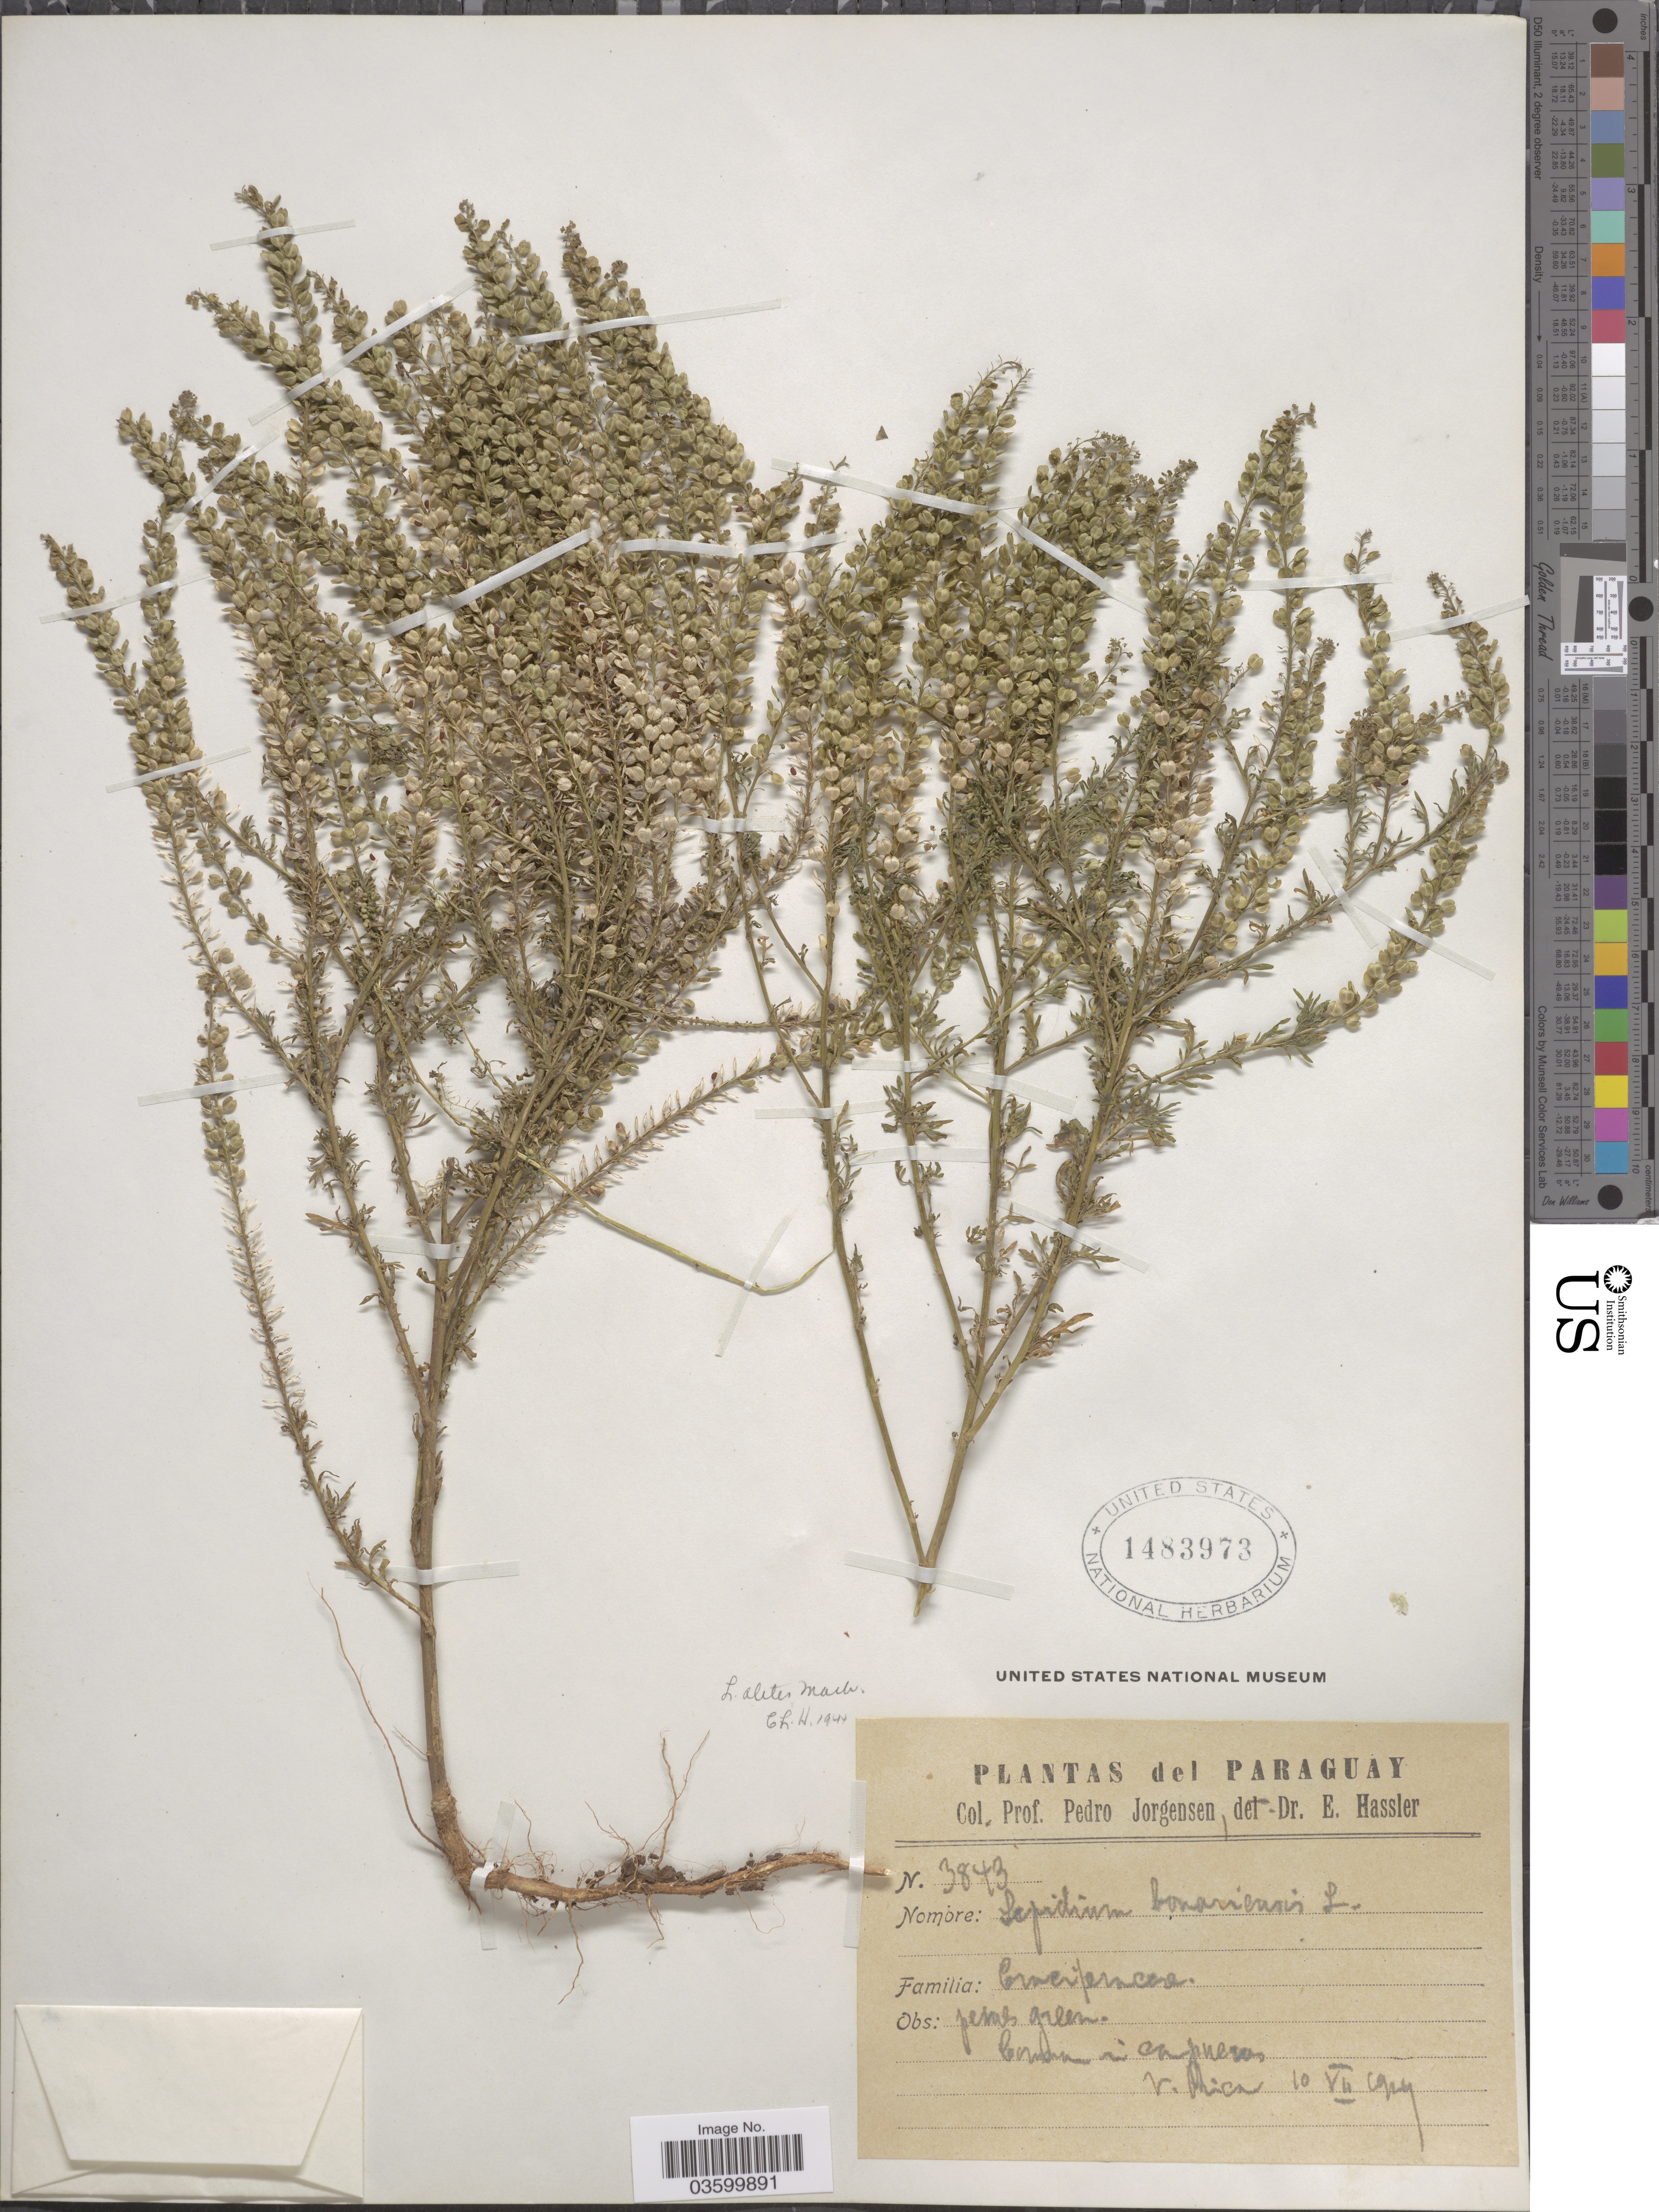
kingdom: Plantae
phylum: Tracheophyta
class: Magnoliopsida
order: Brassicales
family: Brassicaceae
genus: Lepidium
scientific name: Lepidium aletes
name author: J.F. Macbr.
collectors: P. Jörgensen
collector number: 3843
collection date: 1924-07-10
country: Paraguay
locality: V. Rica.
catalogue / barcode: US 1483973